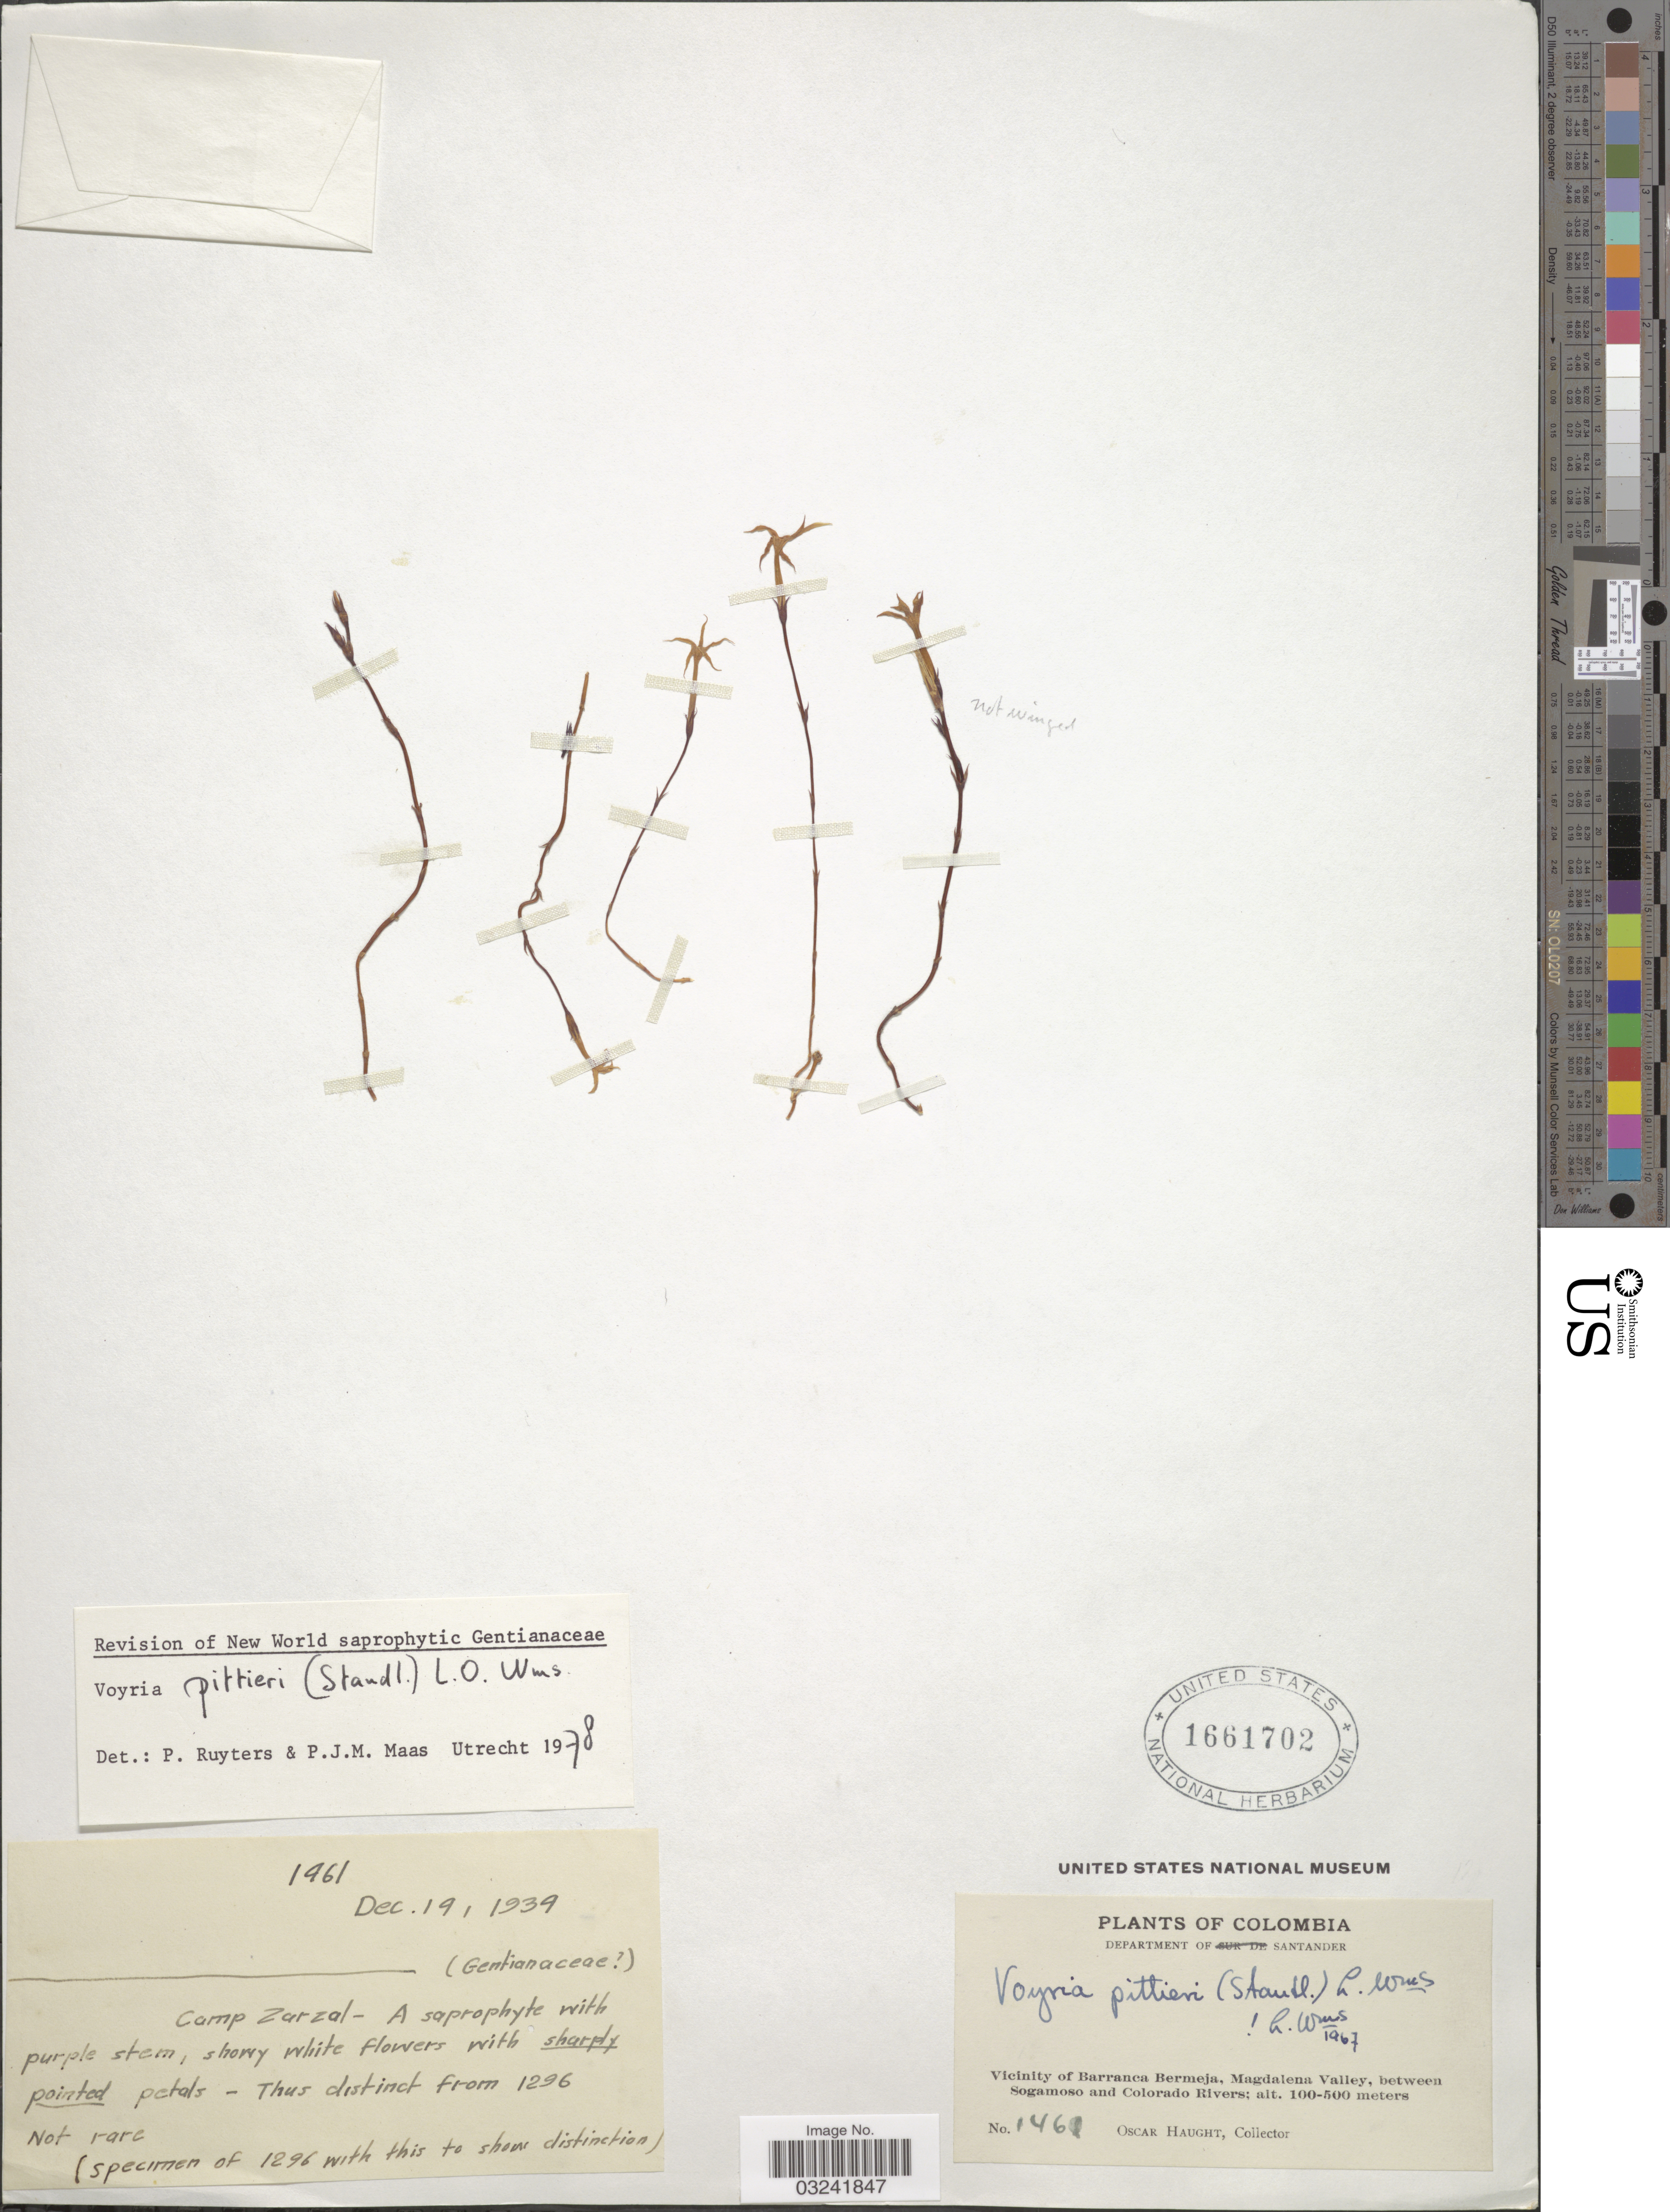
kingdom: Plantae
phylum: Tracheophyta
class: Magnoliopsida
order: Gentianales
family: Gentianaceae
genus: Voyria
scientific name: Voyria pittieri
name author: (Standl.) L.O. Williams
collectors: O. Haught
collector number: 1461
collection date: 1934-12-14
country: Colombia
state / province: Santander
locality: Department of Santander, Vicinity of Barranca Bermeja, Magdalena Valley, between Sogamoso and Colorado Rivers; Camp Zarzal.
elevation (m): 100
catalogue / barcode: US 1661702